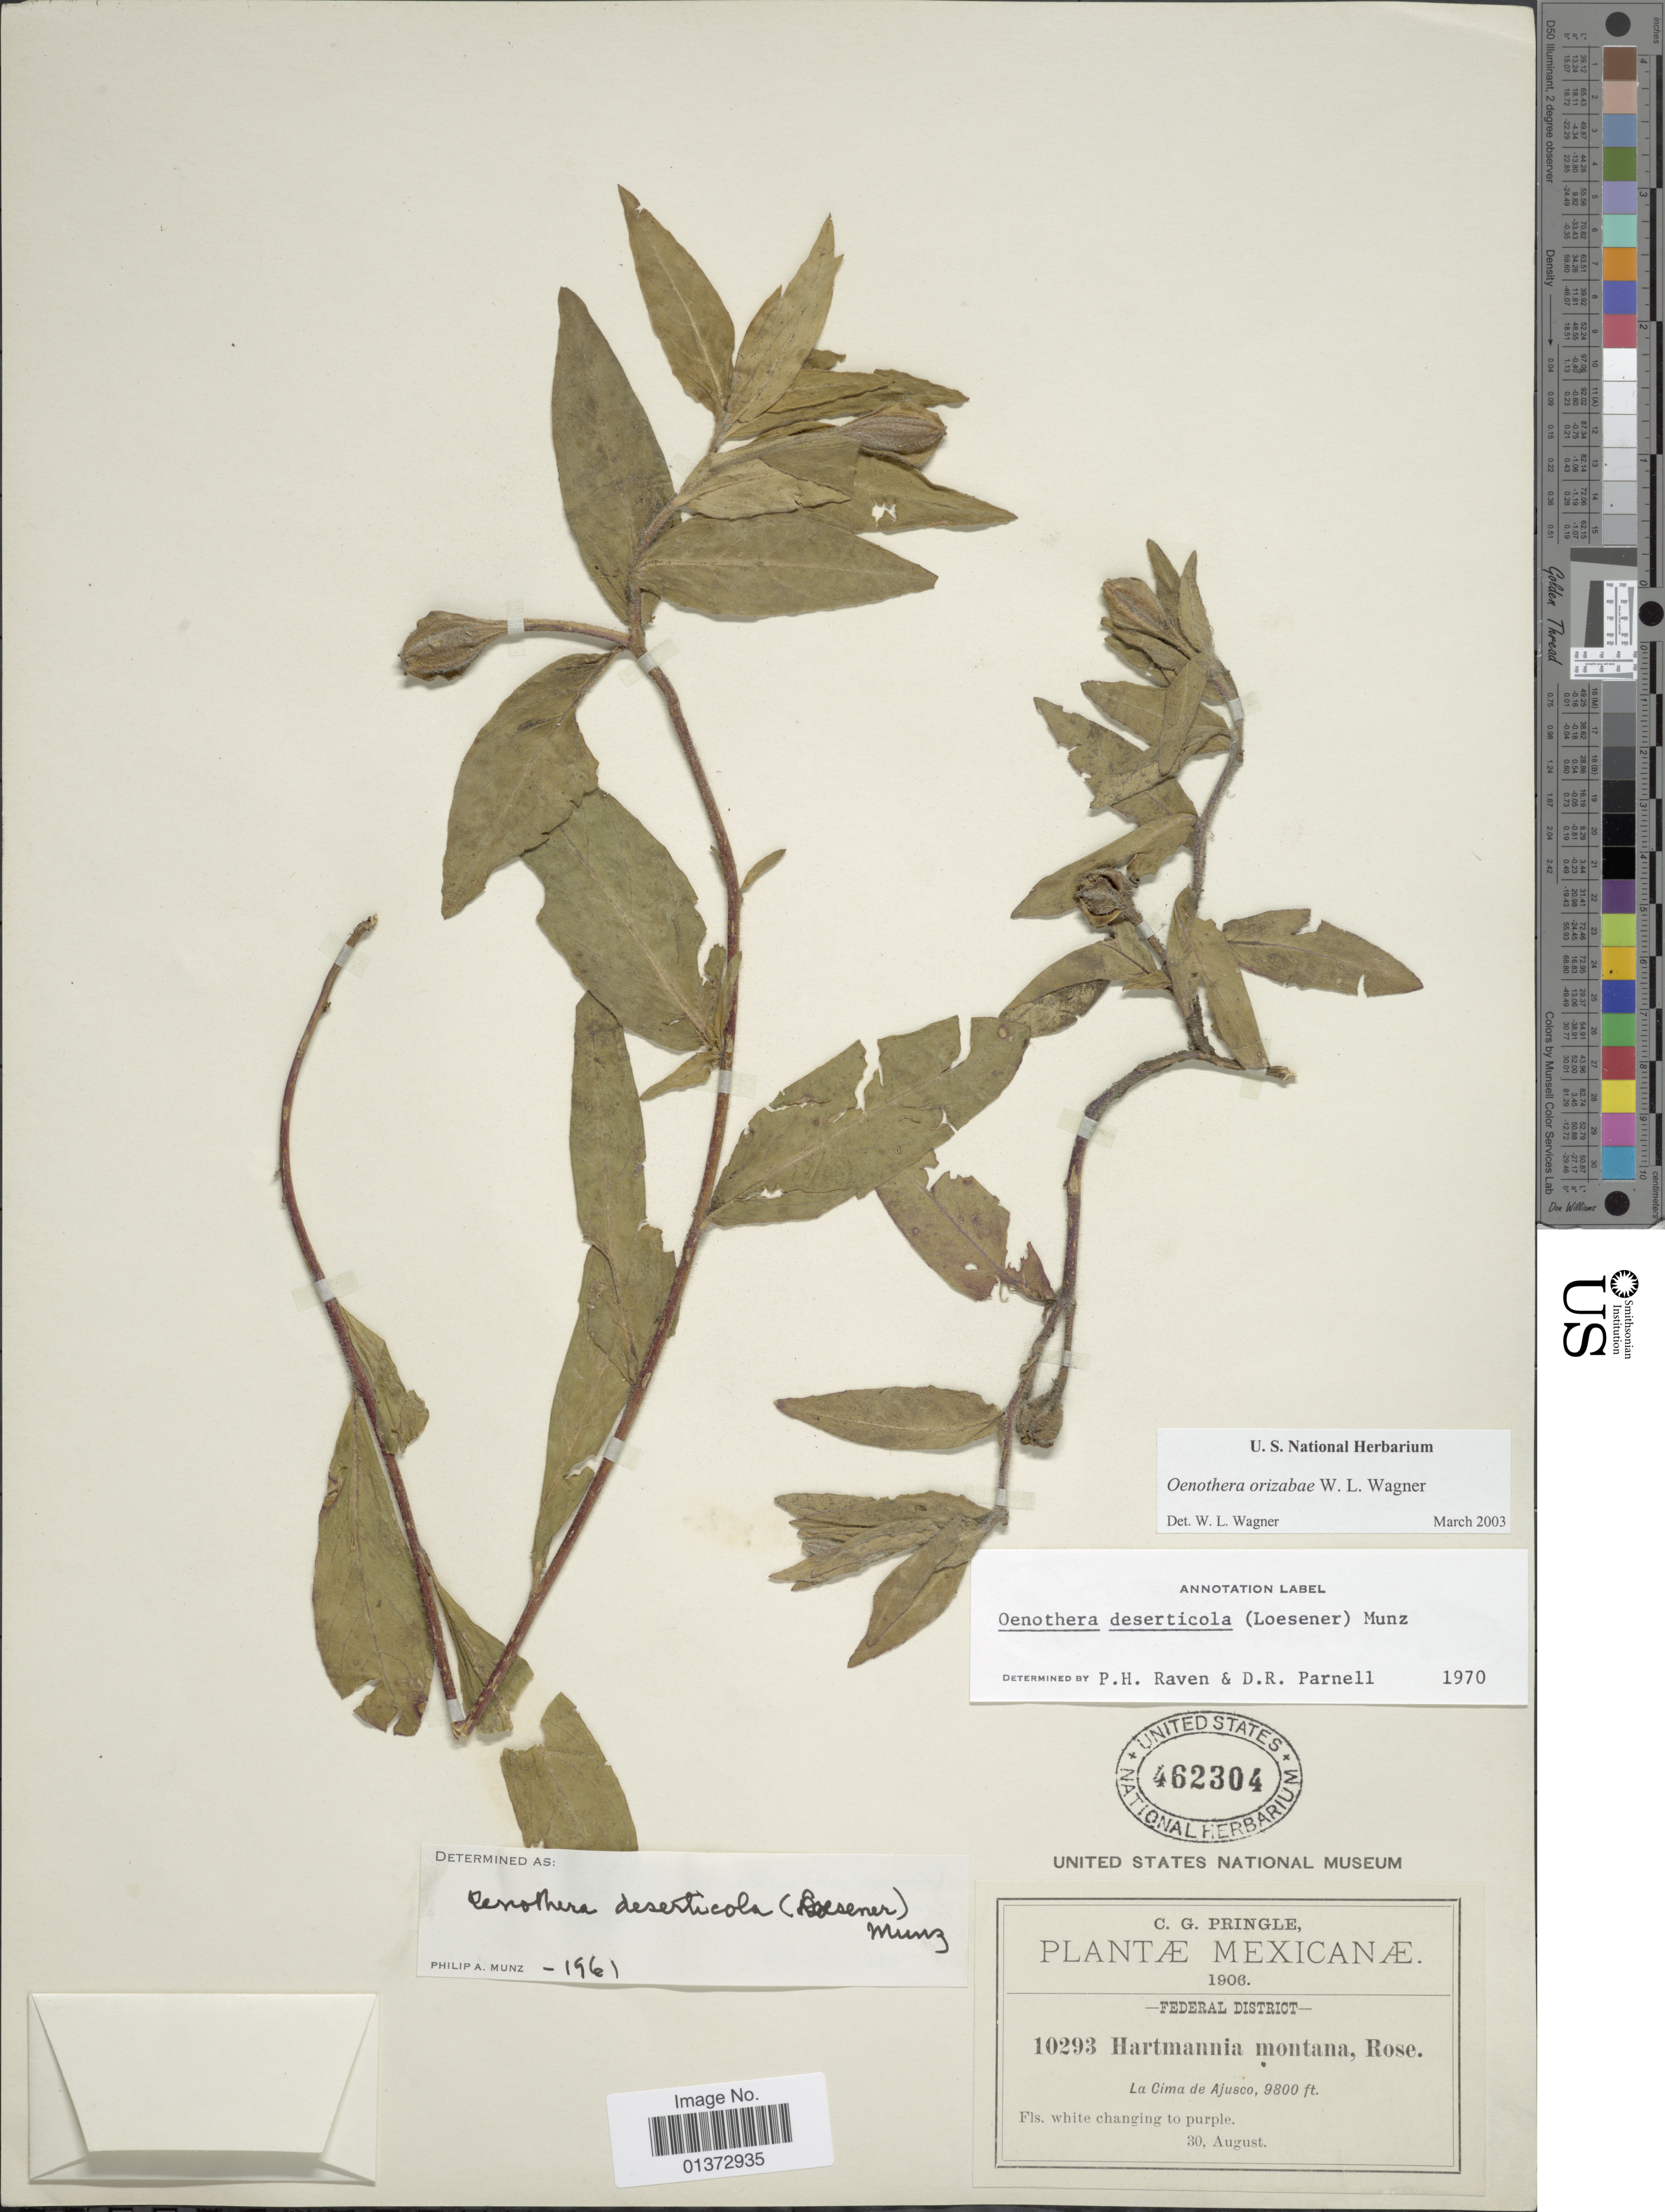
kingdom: Plantae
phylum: Tracheophyta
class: Magnoliopsida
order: Myrtales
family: Onagraceae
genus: Oenothera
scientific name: Oenothera hartwegii subsp. hartwegii x O. toumeyi (Small) Tidestr.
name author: W.L. Wagner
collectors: C. G. Pringle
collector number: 10293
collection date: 1906-08-30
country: Mexico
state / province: Distrito Federal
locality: La Cima de Ajusco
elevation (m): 2987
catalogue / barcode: US 462304